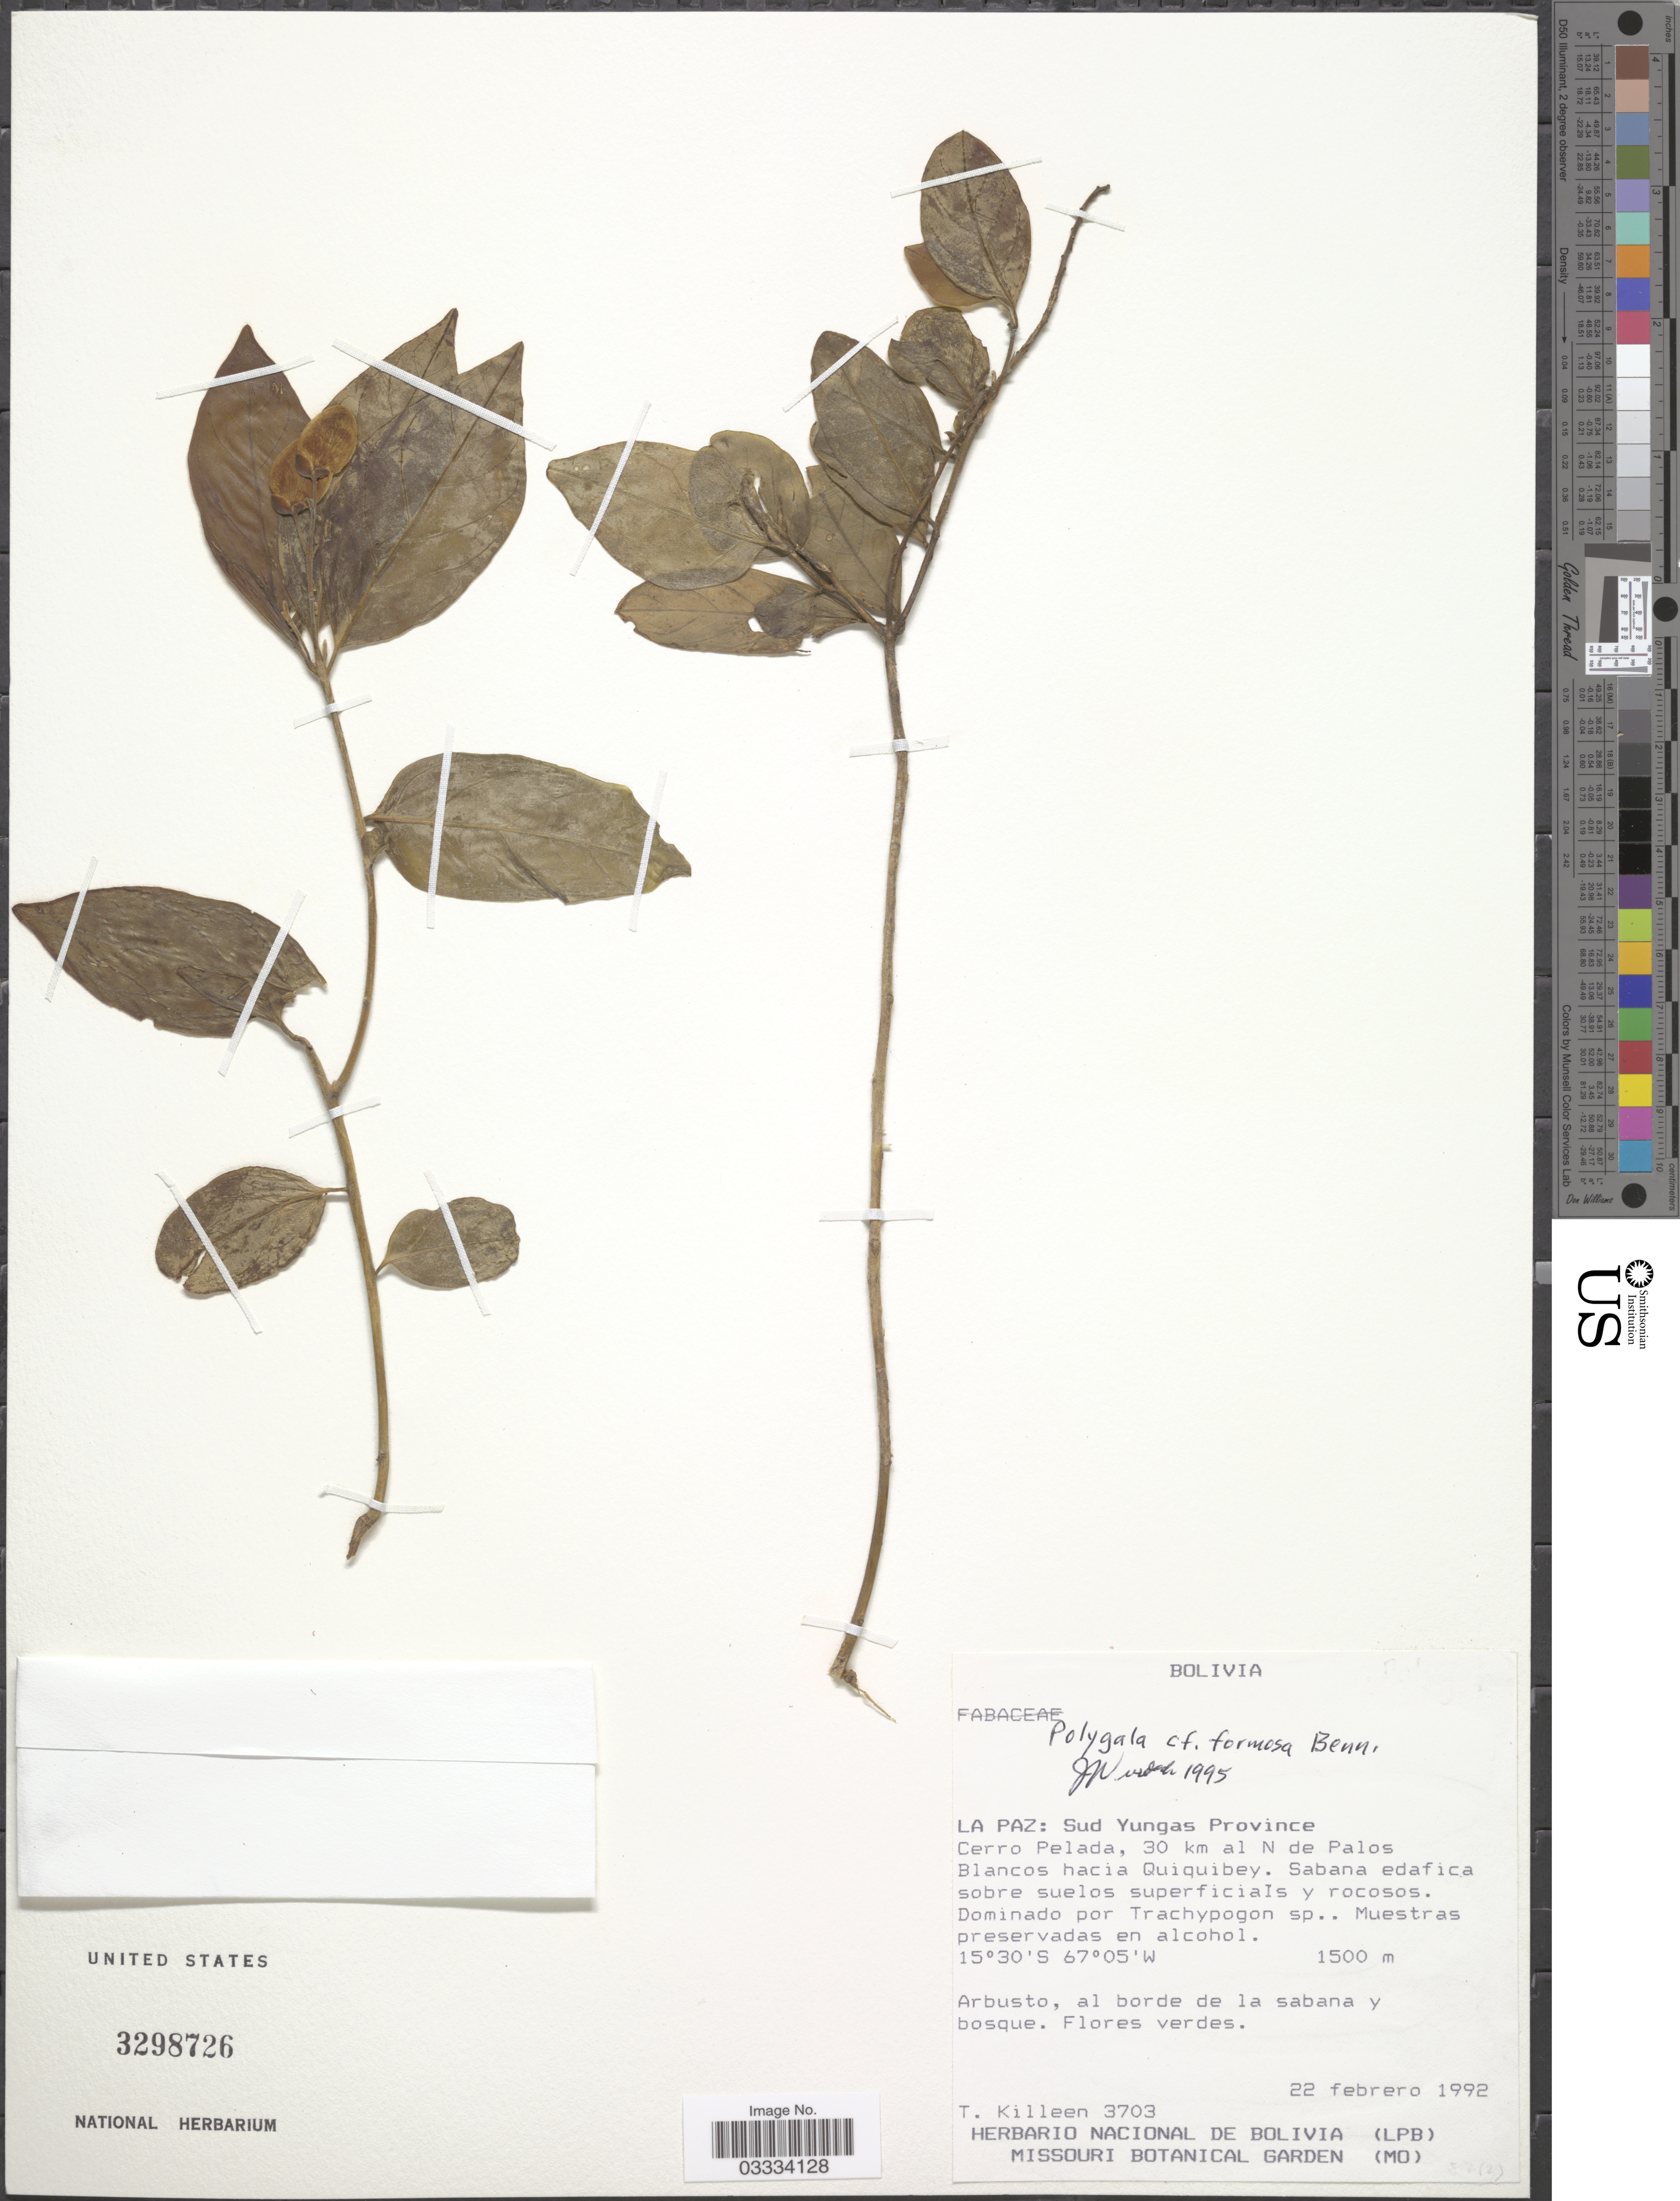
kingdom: Plantae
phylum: Tracheophyta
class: Magnoliopsida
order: Fabales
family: Polygalaceae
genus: Caamembeca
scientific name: Caamembeca spectabilis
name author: (DC.) J.F.B. Pastore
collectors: T. J. Killeen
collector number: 3703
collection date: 1992-02-22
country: Bolivia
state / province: La Paz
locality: Sud Yungas Province. Cerro Pelada, 30 km al N de Palos Blancos hacia Quiquibey.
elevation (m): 1500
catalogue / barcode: US 3298726